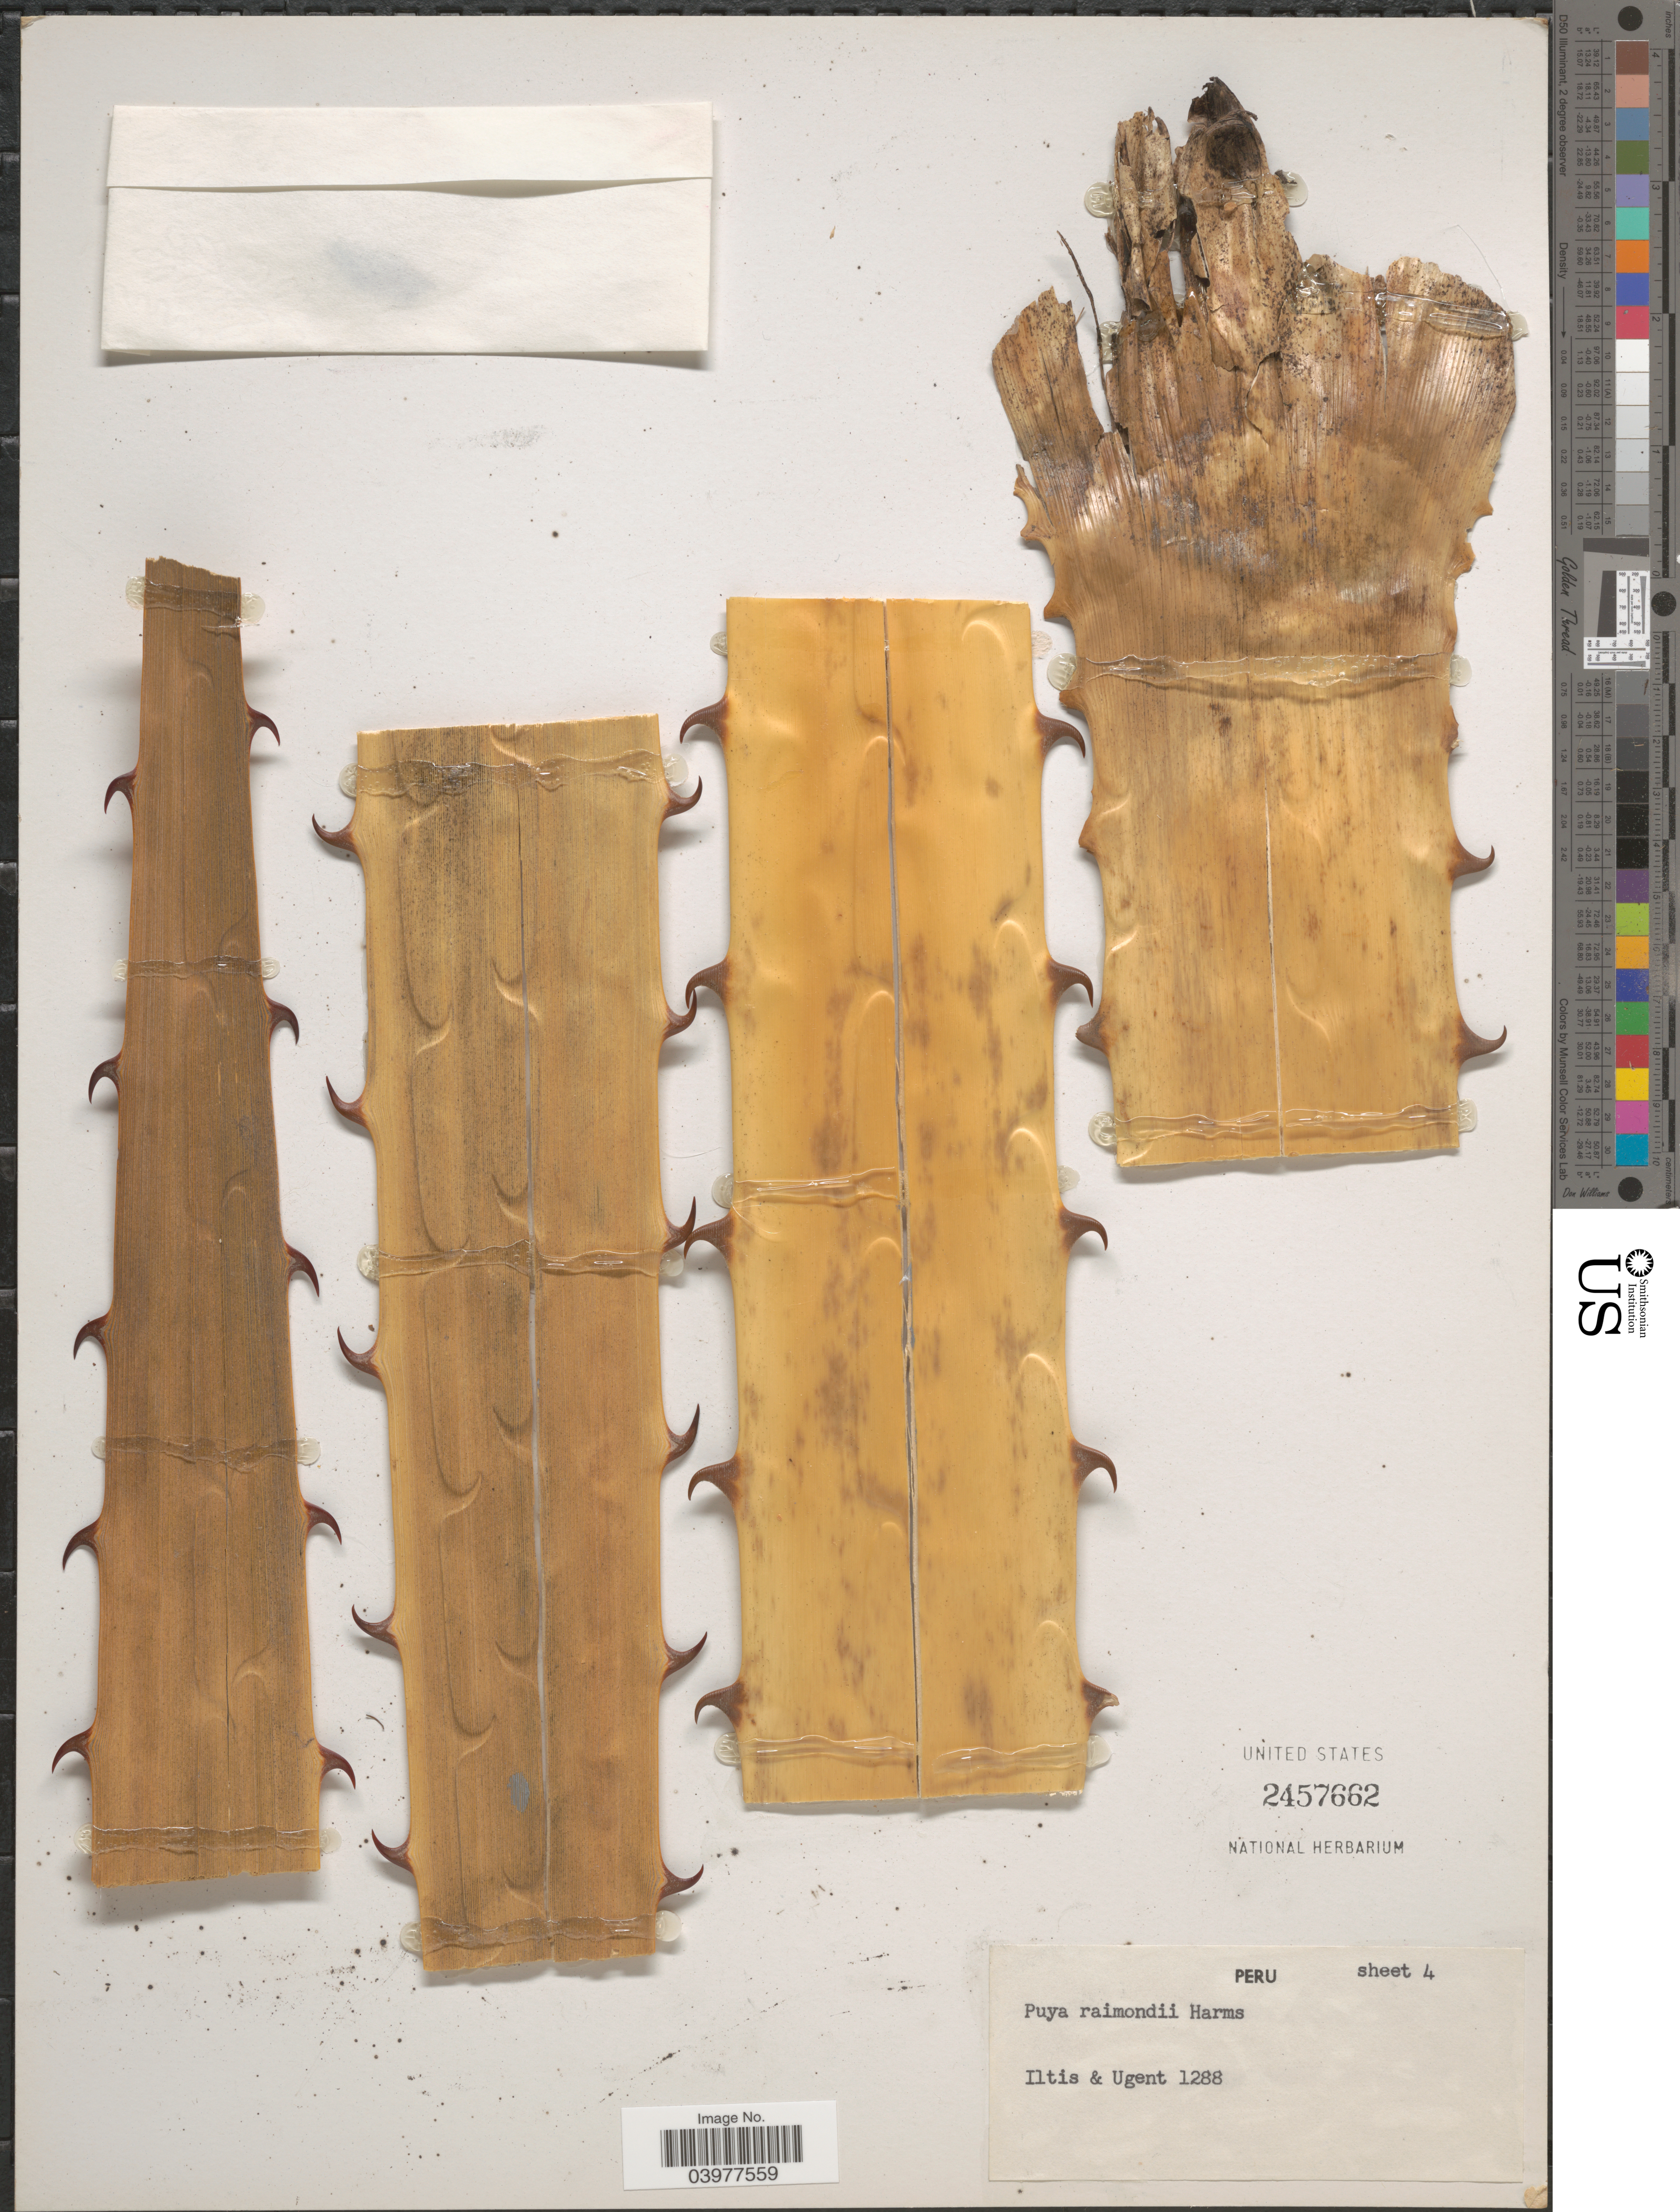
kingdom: Plantae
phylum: Tracheophyta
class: Liliopsida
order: Poales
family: Bromeliaceae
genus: Puya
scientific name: Puya raimondii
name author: Harms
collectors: -- Iltis & Ugent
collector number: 1288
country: Peru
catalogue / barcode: US 2457662